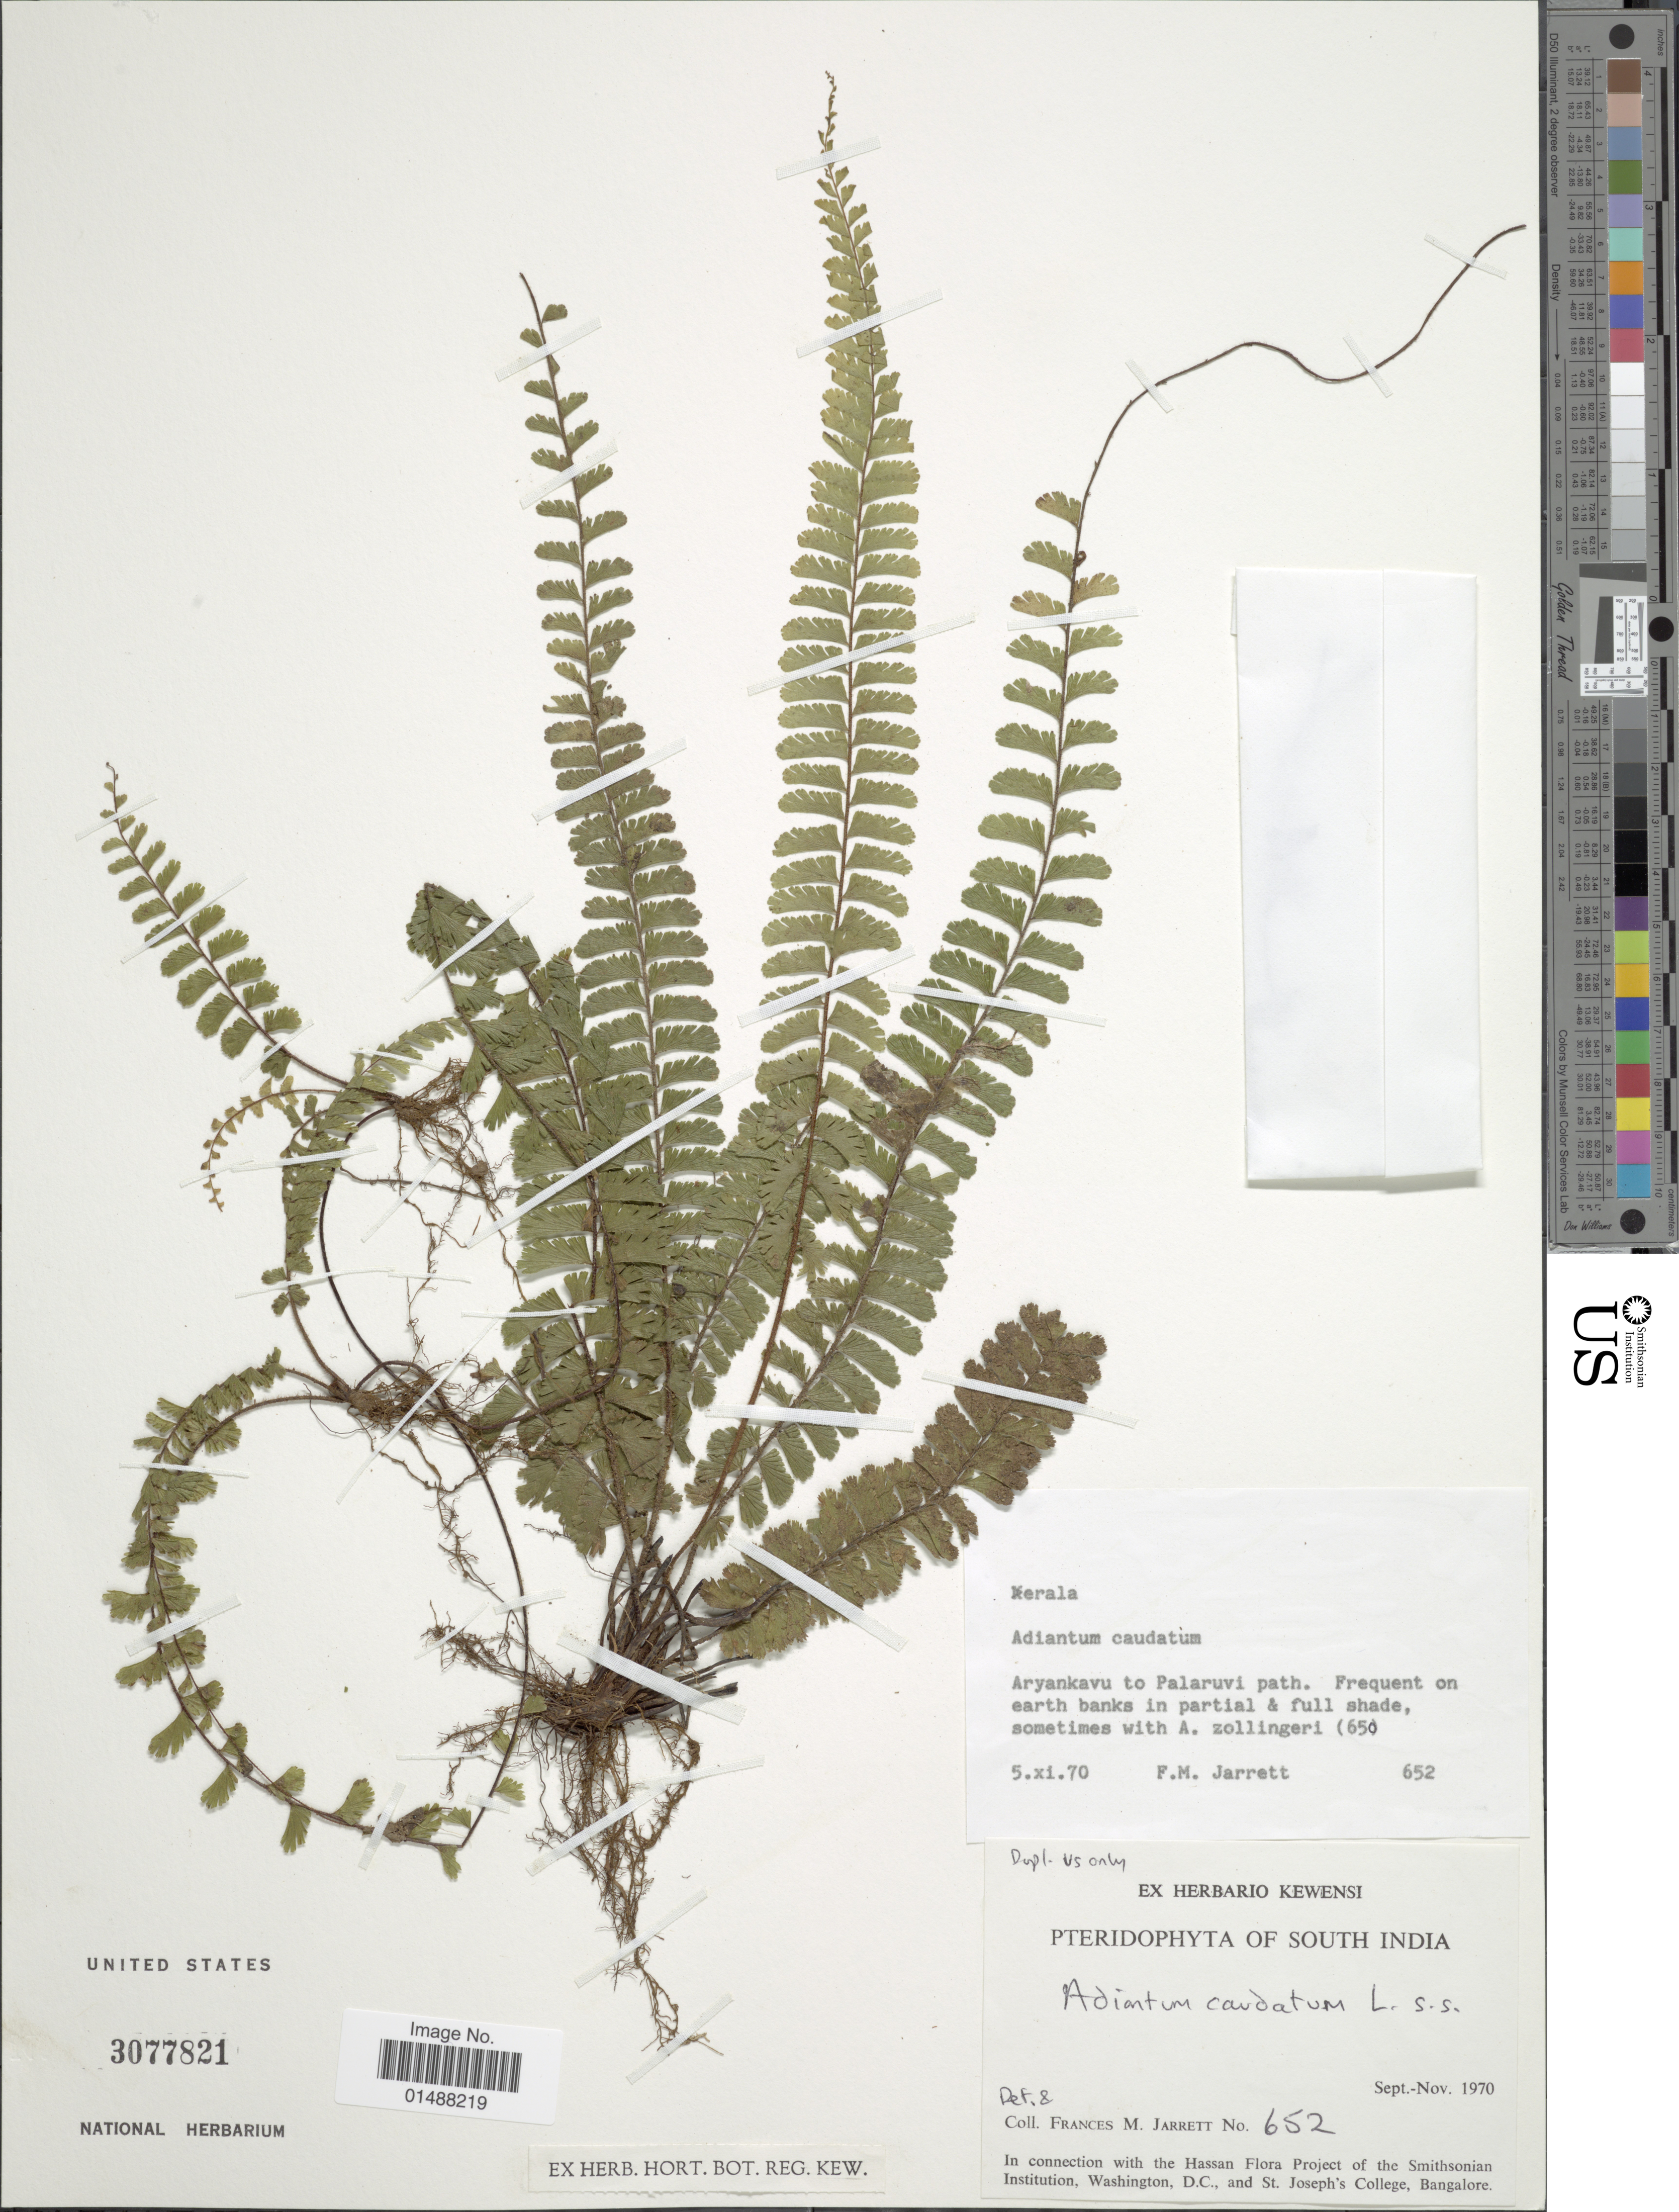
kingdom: Plantae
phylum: Tracheophyta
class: Polypodiopsida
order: Polypodiales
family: Pteridaceae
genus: Adiantum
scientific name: Adiantum caudatum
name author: L.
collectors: F. M. Jarrett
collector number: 652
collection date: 1970-09/1970-11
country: India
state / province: Kerala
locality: Aryankavu to Palaruvi path. Frequent on earth banks in partial & full shade, South India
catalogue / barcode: US 3077821